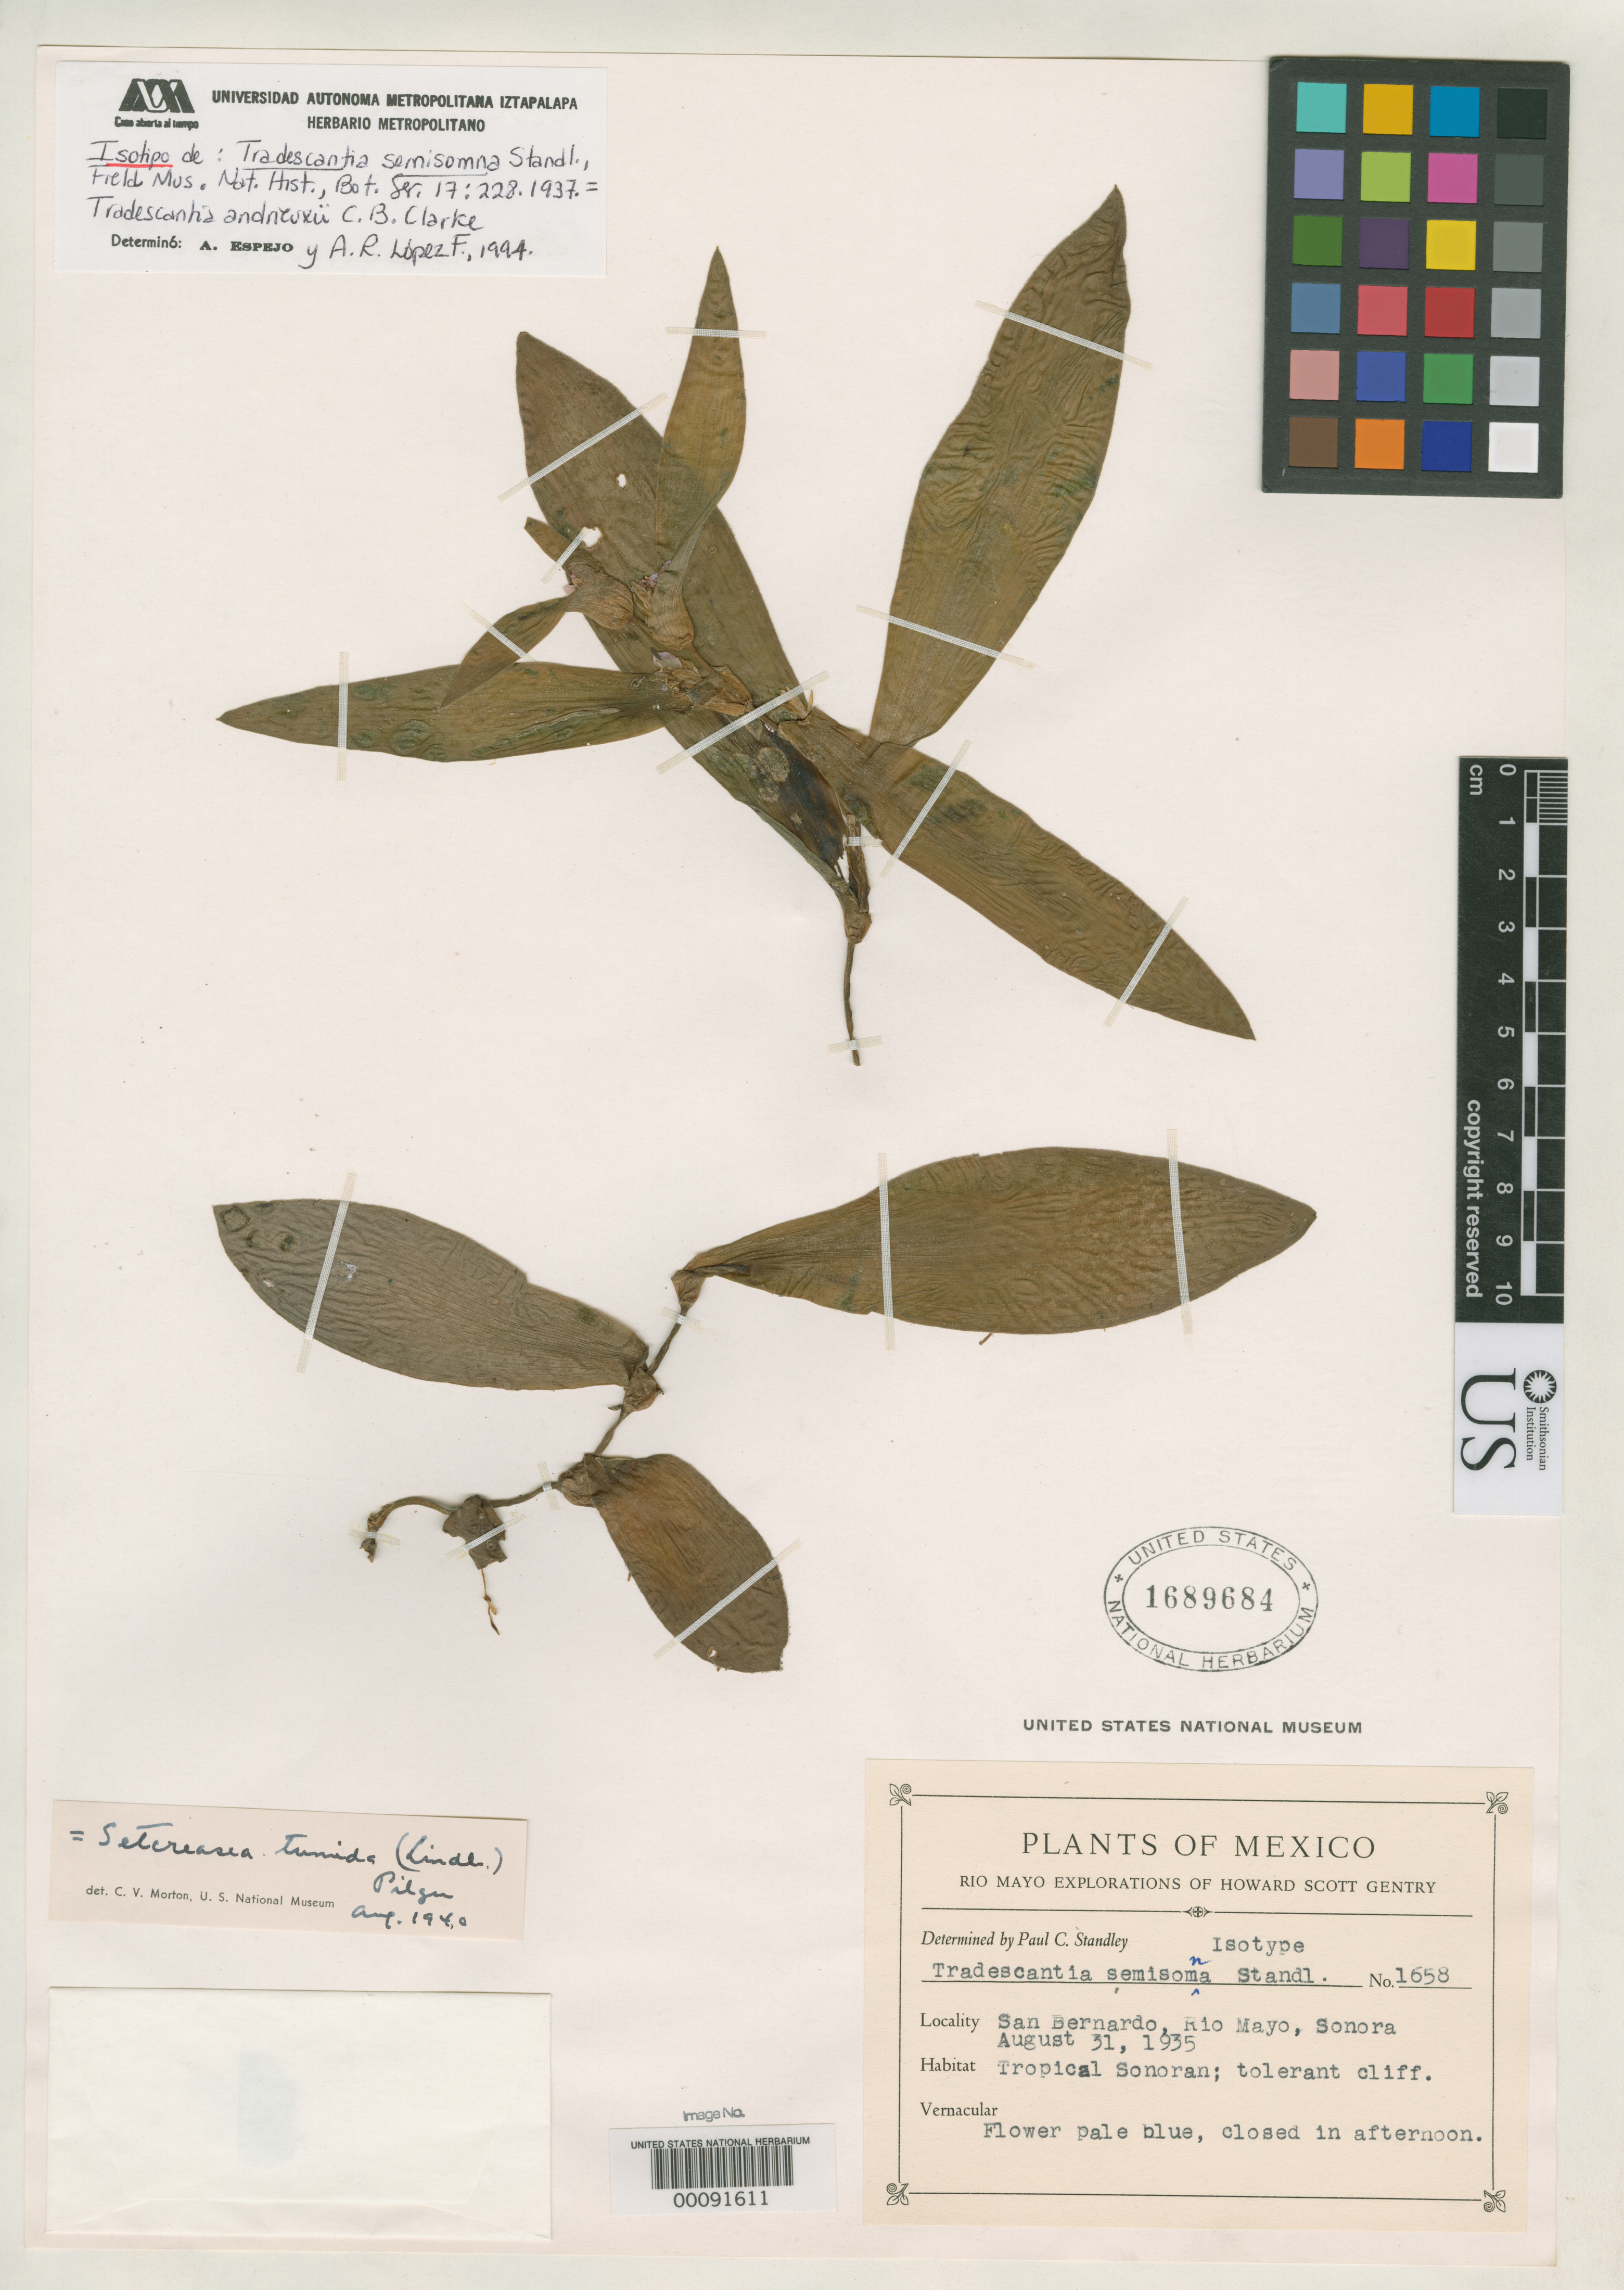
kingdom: Plantae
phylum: Tracheophyta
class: Liliopsida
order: Commelinales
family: Commelinaceae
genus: Tradescantia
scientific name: Tradescantia semisomna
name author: Standl.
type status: Isotype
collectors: H. S. Gentry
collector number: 1658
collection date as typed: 31 Aug 1935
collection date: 1935-08-31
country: Mexico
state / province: Sonora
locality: Rio Mayo, San Bernardo.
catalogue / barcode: US 1689684